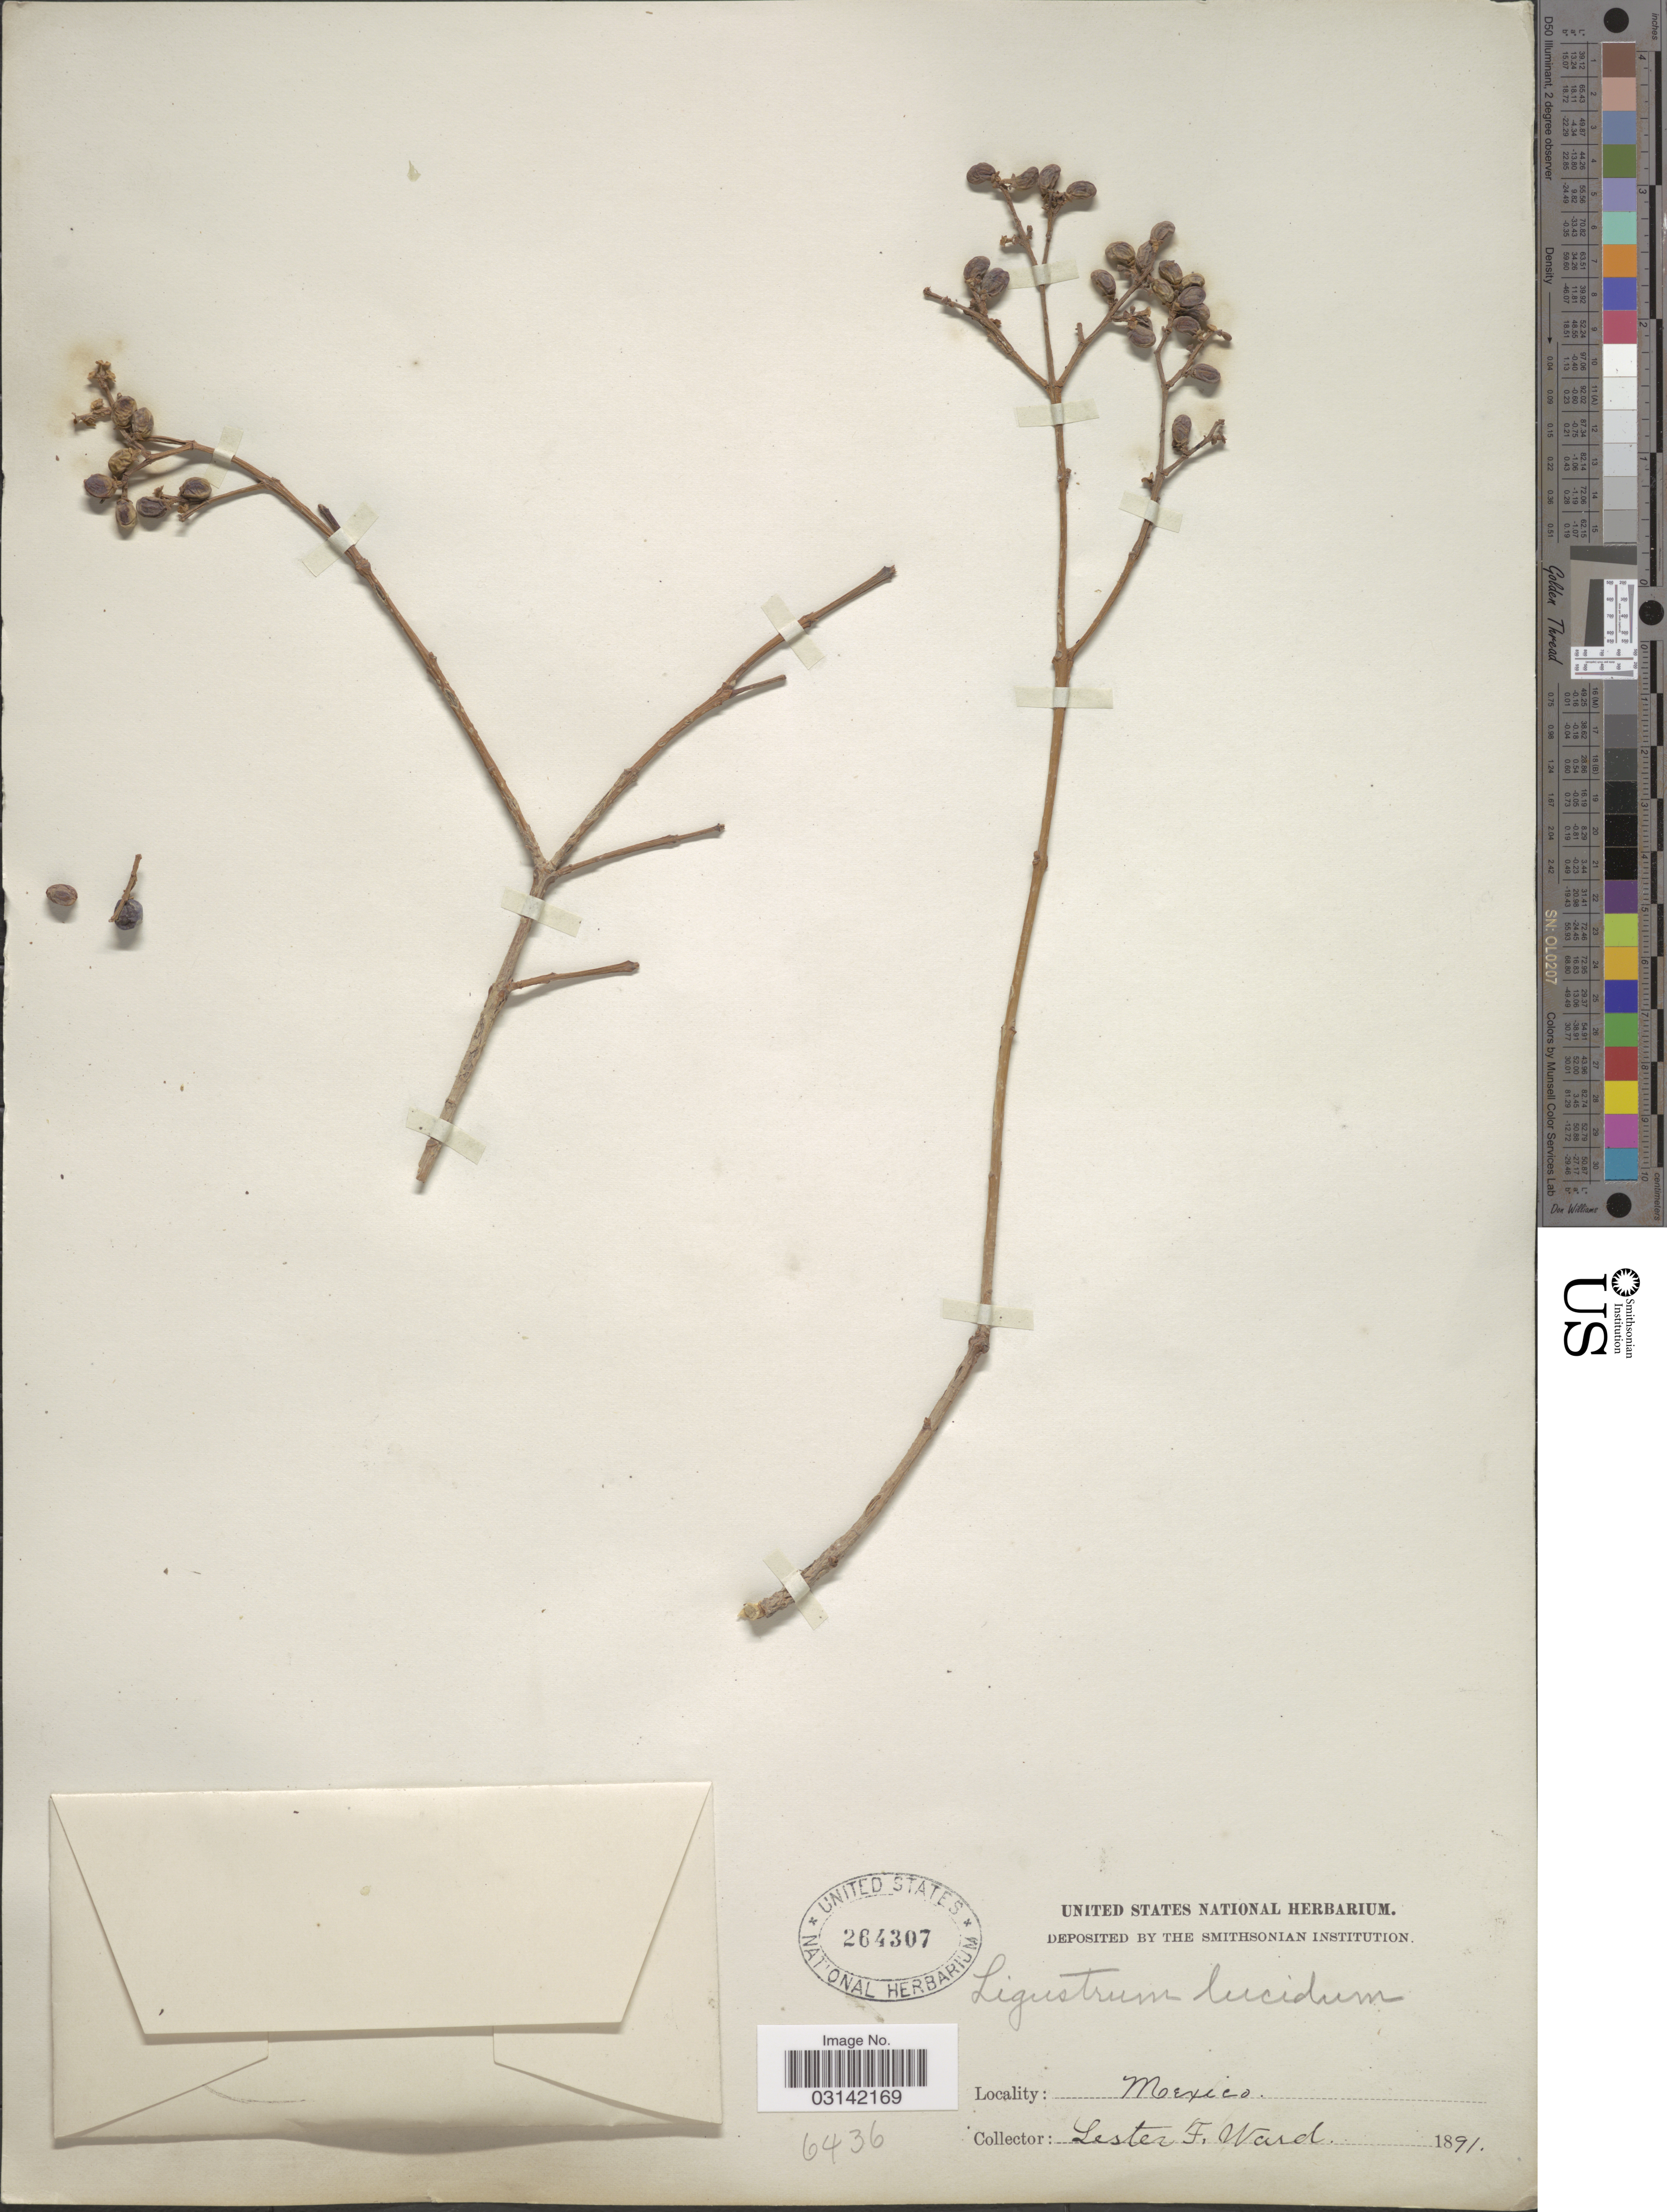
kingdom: Plantae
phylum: Tracheophyta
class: Magnoliopsida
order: Lamiales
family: Oleaceae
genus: Ligustrum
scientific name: Ligustrum lucidum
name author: W.T. Aiton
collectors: L. F. Ward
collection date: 1891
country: Mexico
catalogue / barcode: US 264307